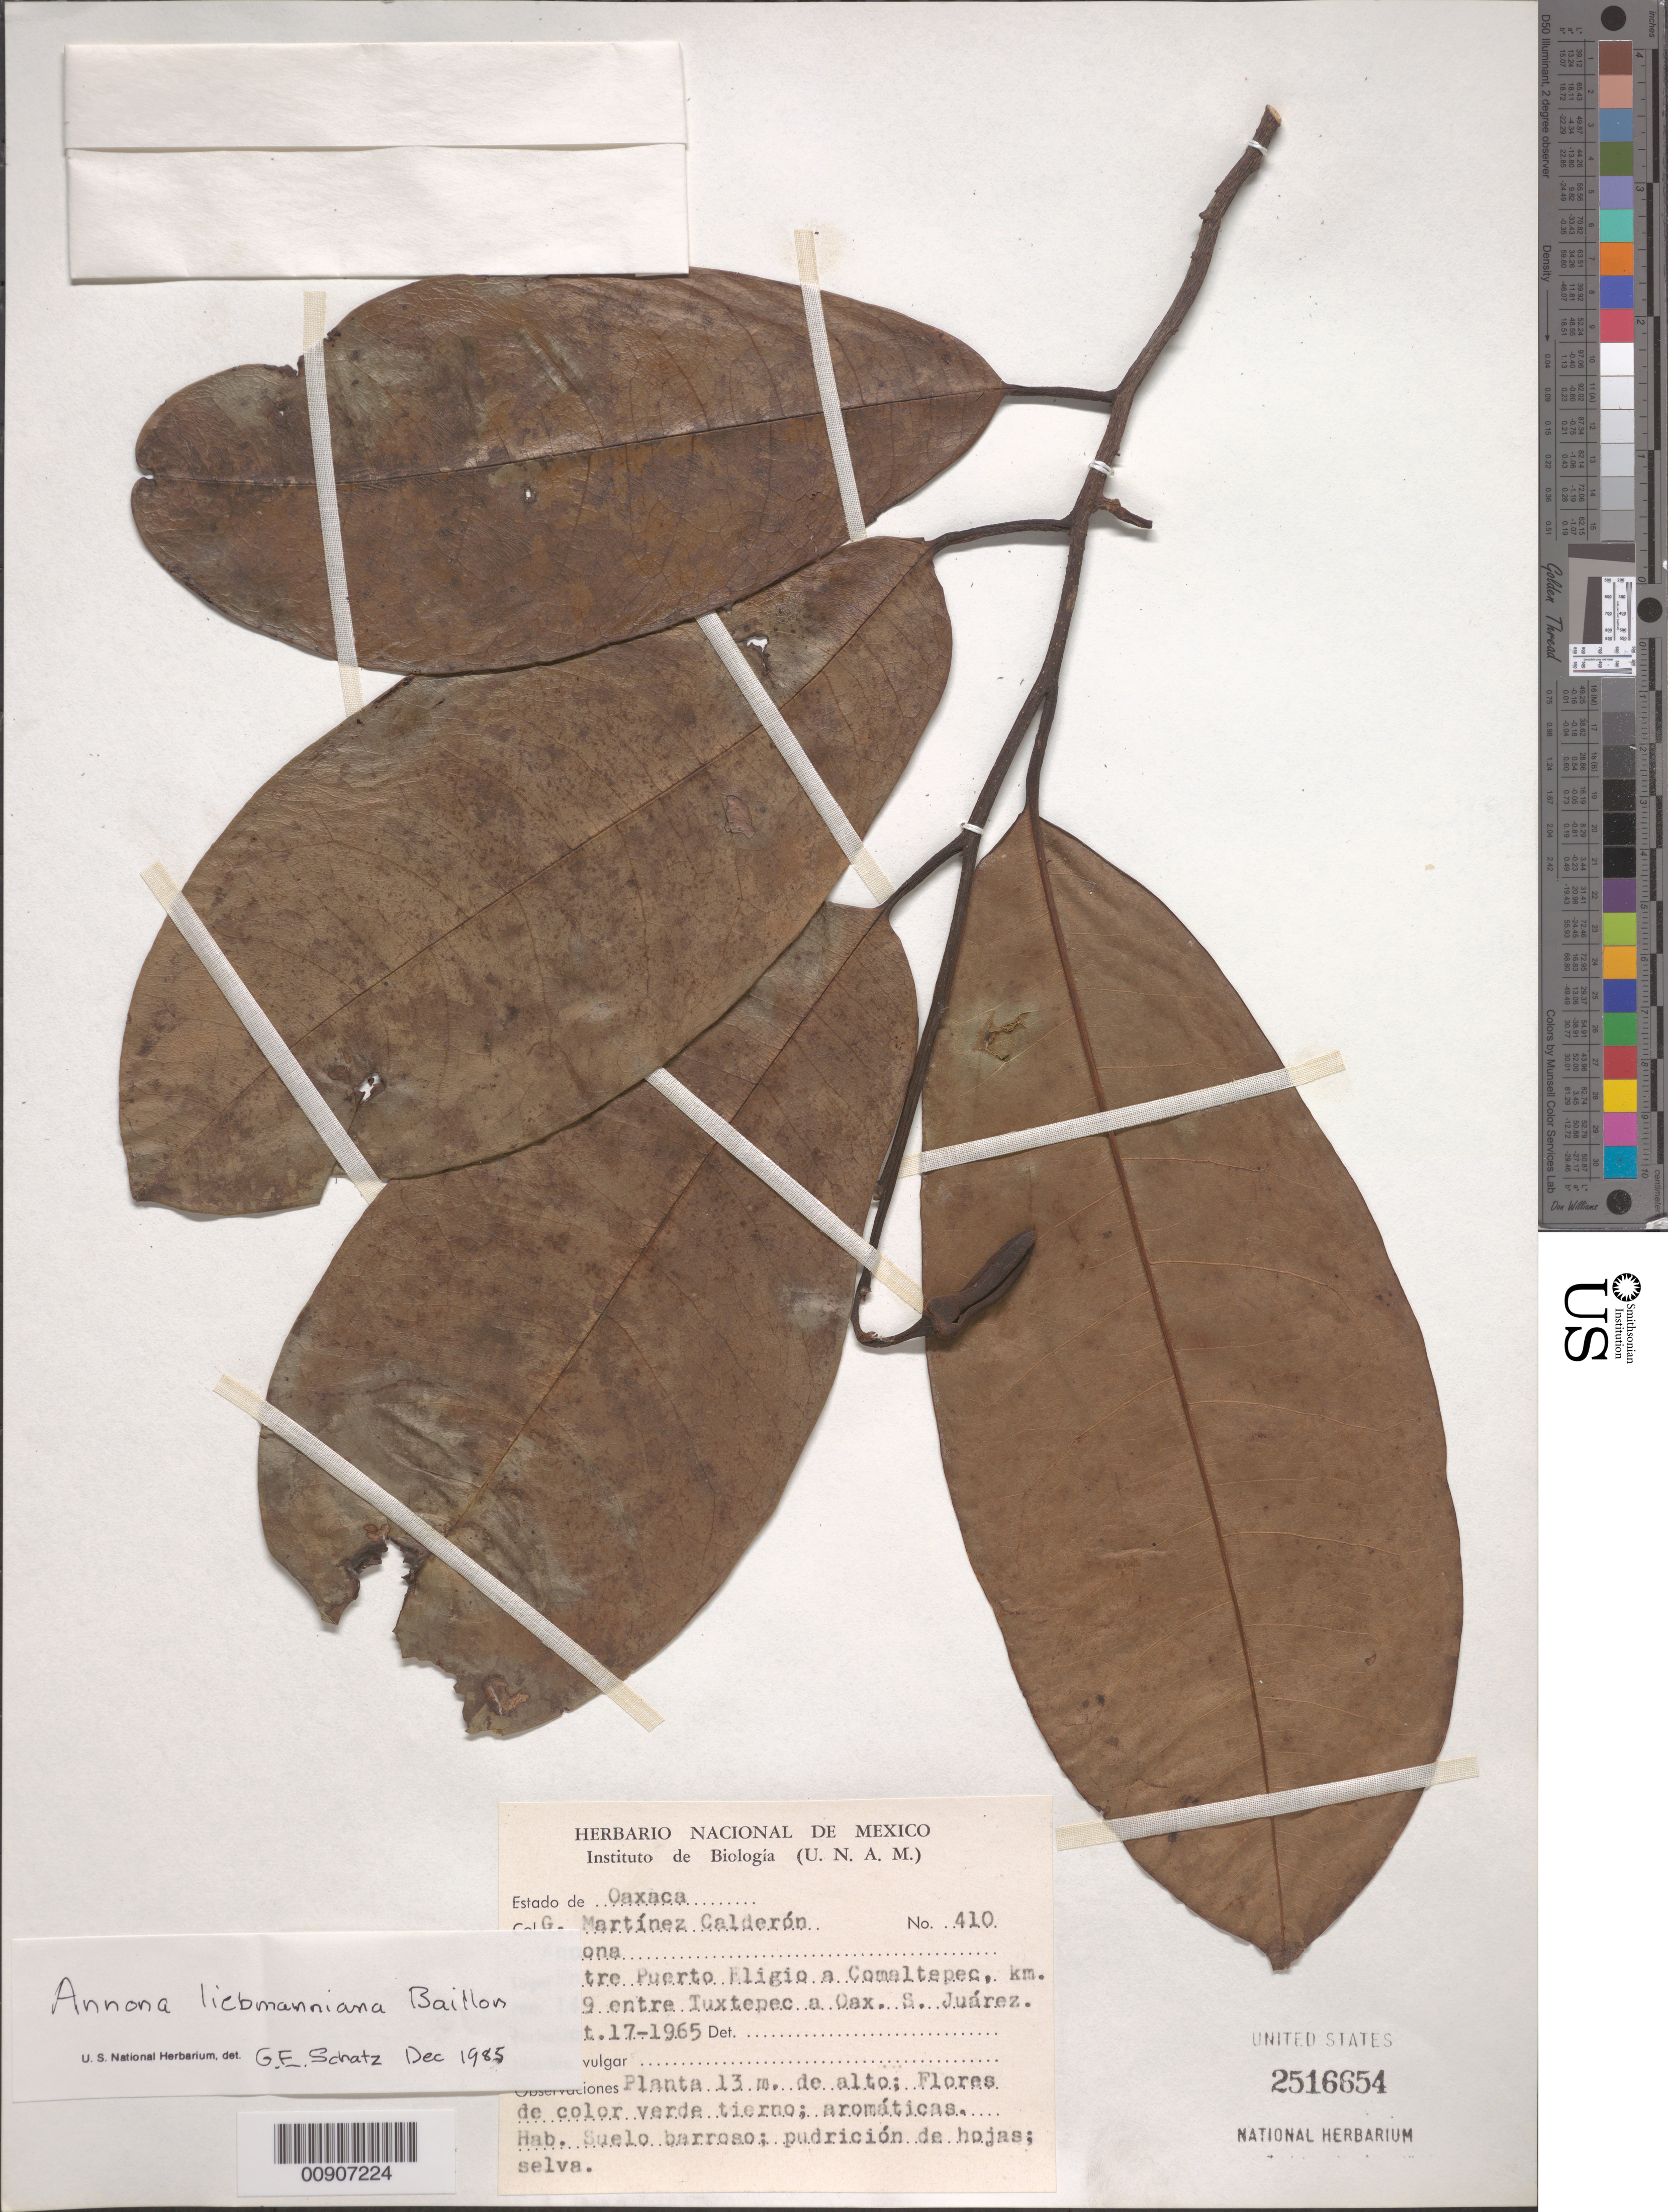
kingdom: Plantae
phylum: Tracheophyta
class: Magnoliopsida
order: Magnoliales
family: Annonaceae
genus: Annona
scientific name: Annona liebmanniana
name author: Baill.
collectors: G. Martinez-C.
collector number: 410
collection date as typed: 17 Oct 1965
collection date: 1965-10-17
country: Mexico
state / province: Oaxaca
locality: Entre Puerto Eligio a Comaltepec, km. 149 entre Tuxtepex a Oaxaca. S. Juárez.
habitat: Suelo barroso; pudrición de hojas; selva.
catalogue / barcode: US 2516654